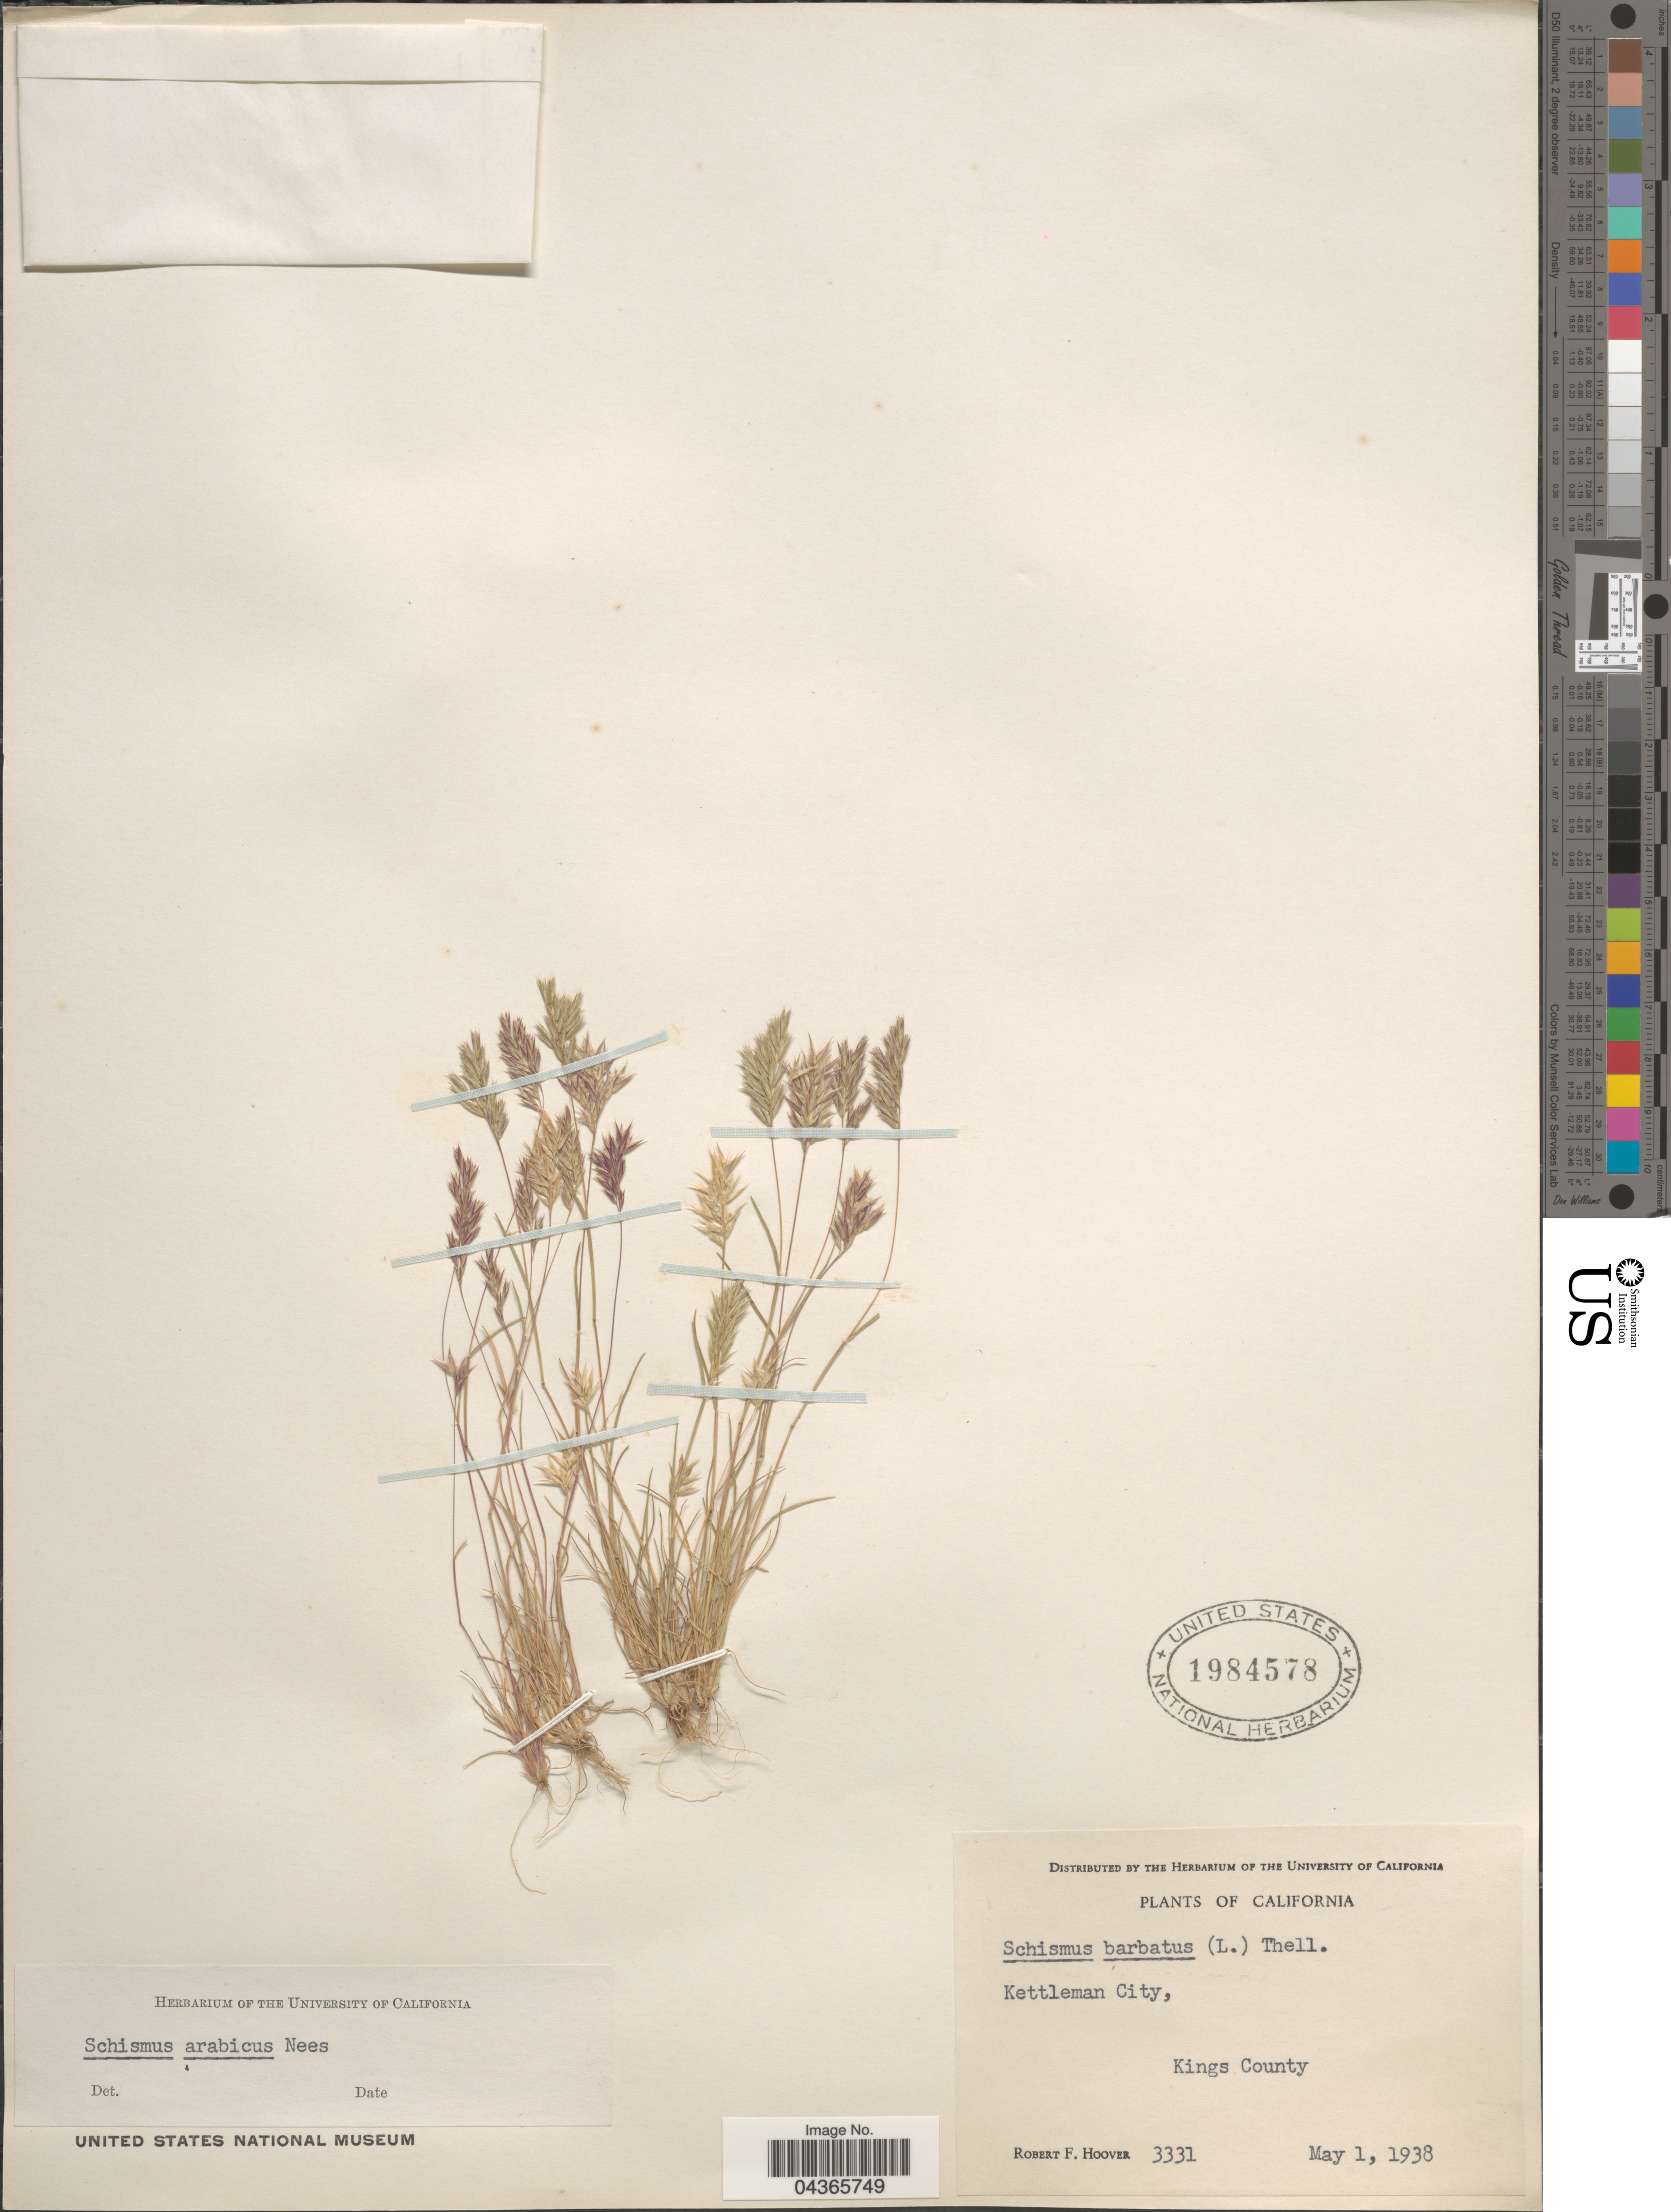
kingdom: Plantae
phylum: Tracheophyta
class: Liliopsida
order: Poales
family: Poaceae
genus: Schismus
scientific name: Schismus barbatus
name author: (L.) Thell.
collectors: R. F. Hoover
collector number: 3331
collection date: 1938-05-01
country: United States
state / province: California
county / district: Kings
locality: Kettleman City, Kings County.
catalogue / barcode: US 1984578